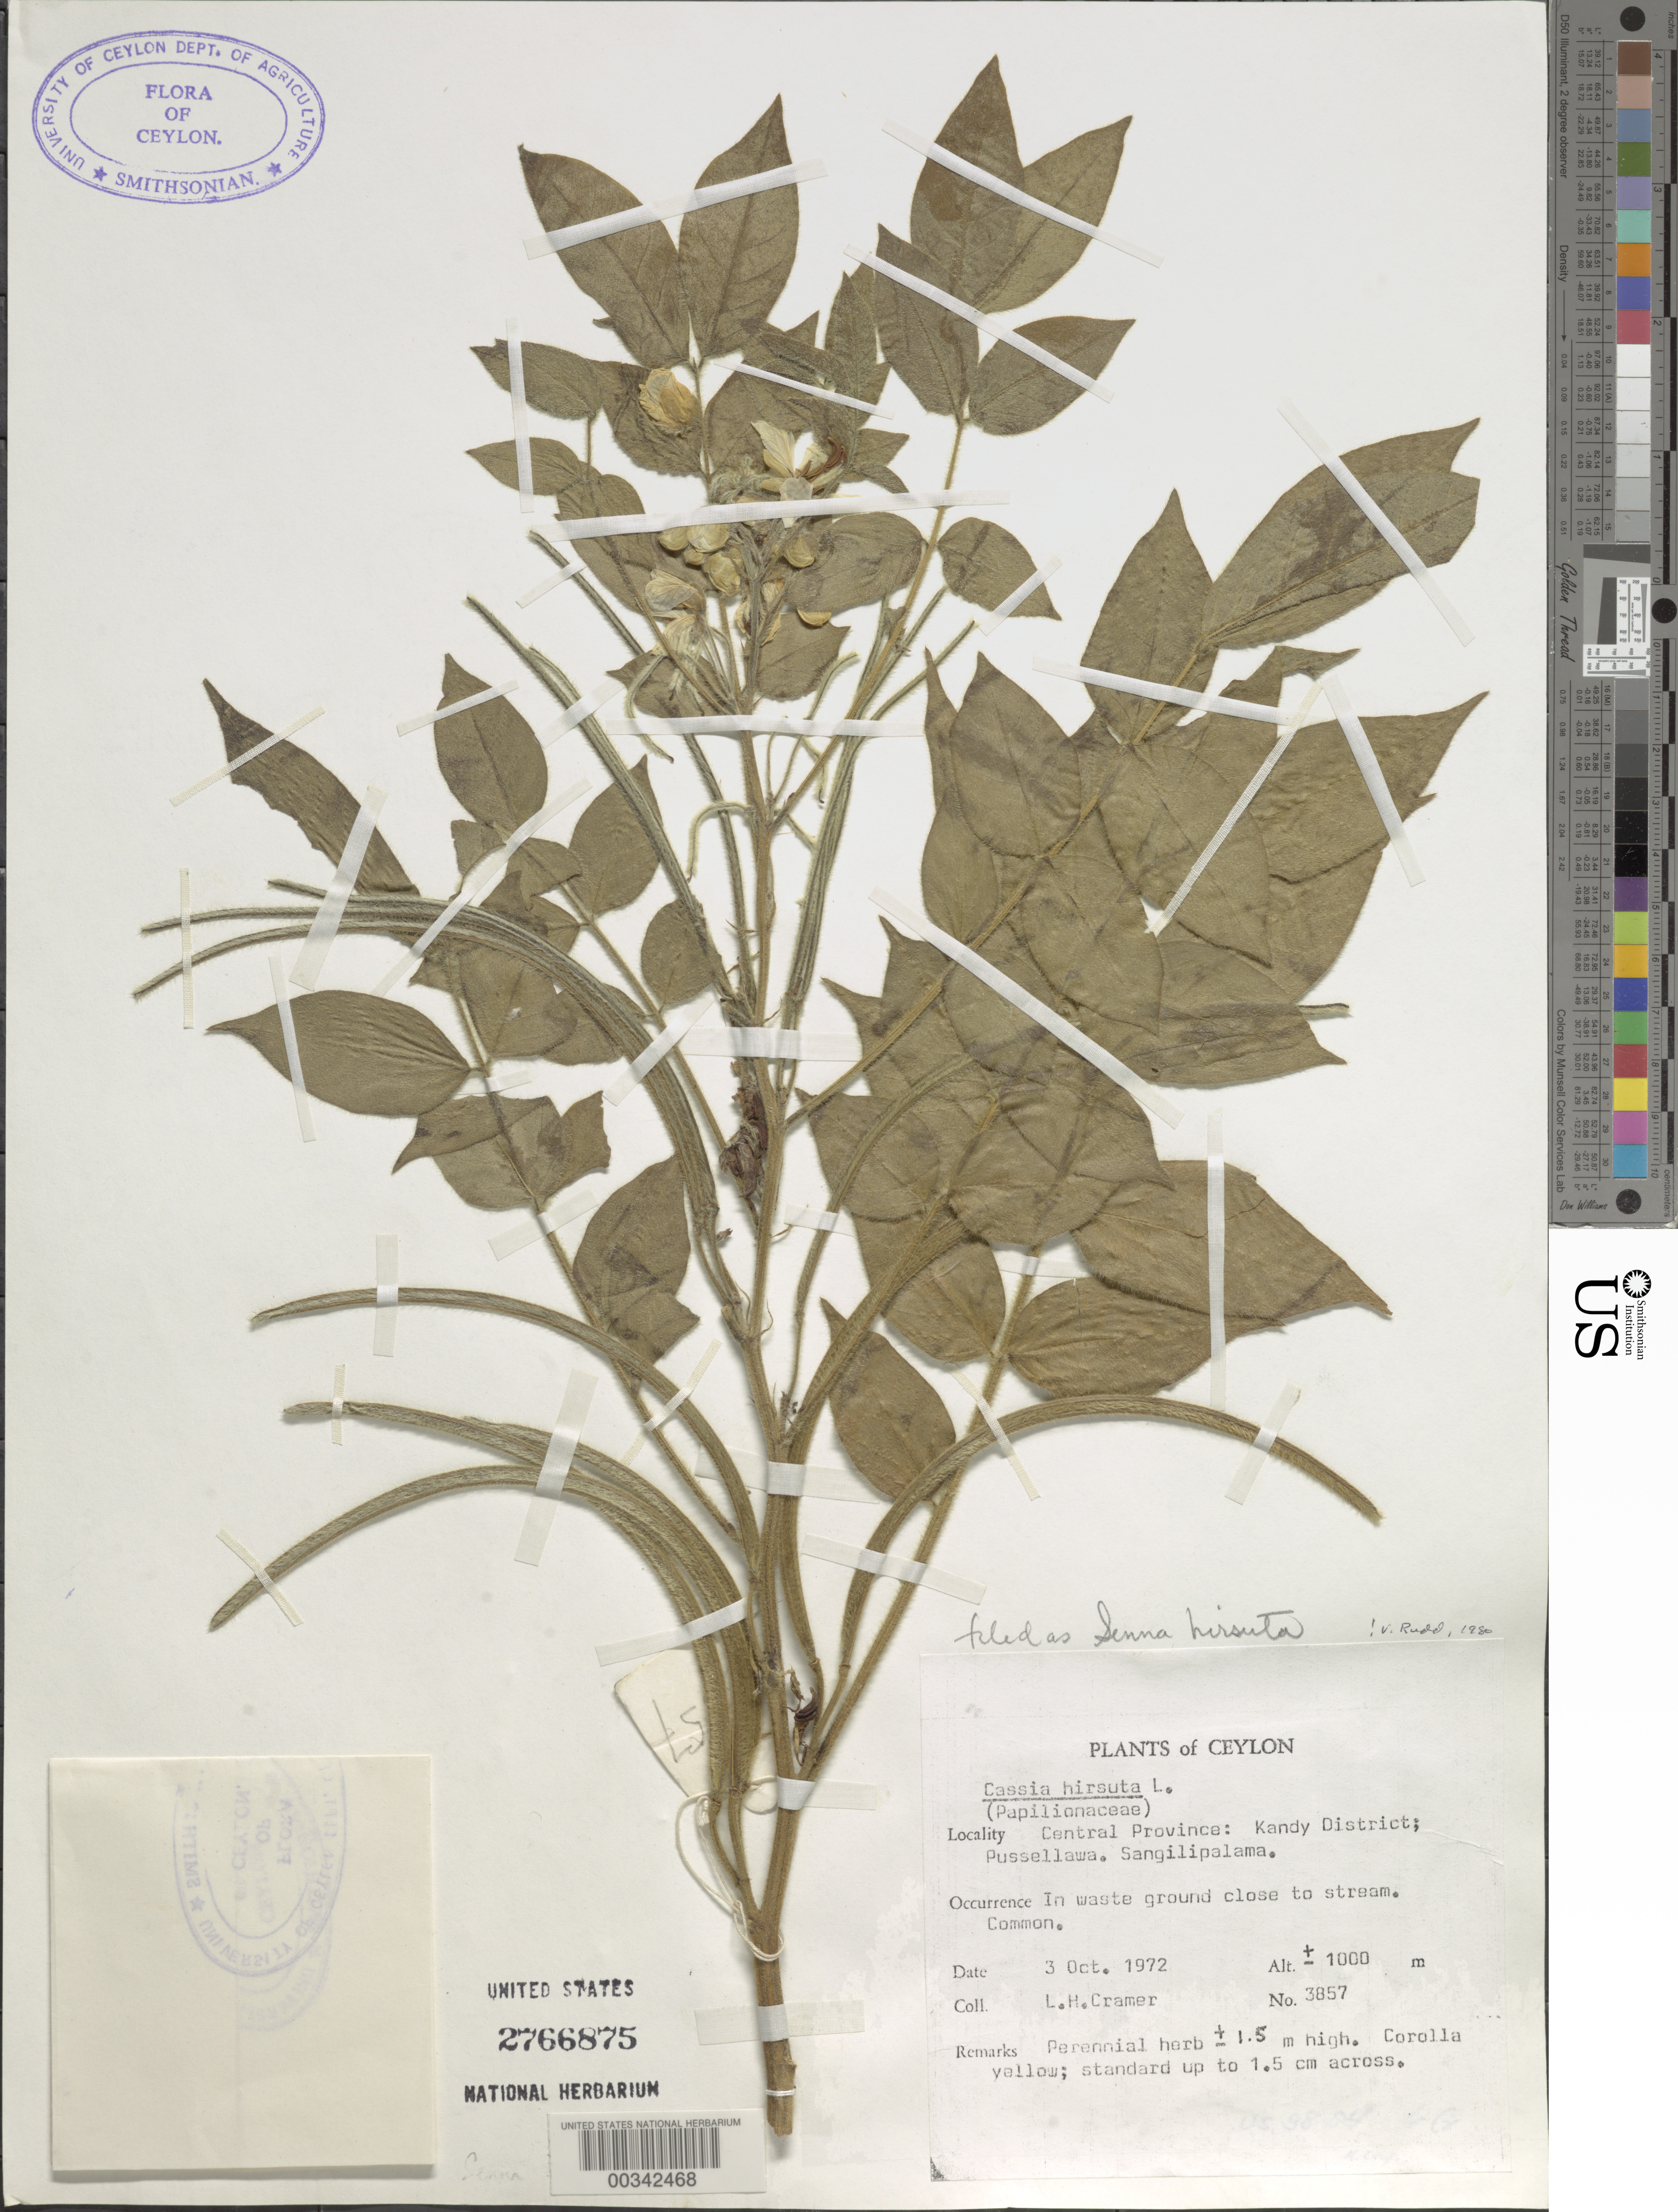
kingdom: Plantae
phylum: Tracheophyta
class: Magnoliopsida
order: Fabales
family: Fabaceae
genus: Senna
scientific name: Senna hirsuta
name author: (L.) H.S. Irwin & Barneby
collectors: L. H. Cramer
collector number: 3857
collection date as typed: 03 Oct 1972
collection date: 1972-10-03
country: Sri Lanka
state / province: Central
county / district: Kandy Dist.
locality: Pussellawa; sangilipalama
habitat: In waste ground close to stream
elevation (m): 1000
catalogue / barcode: US 2766875